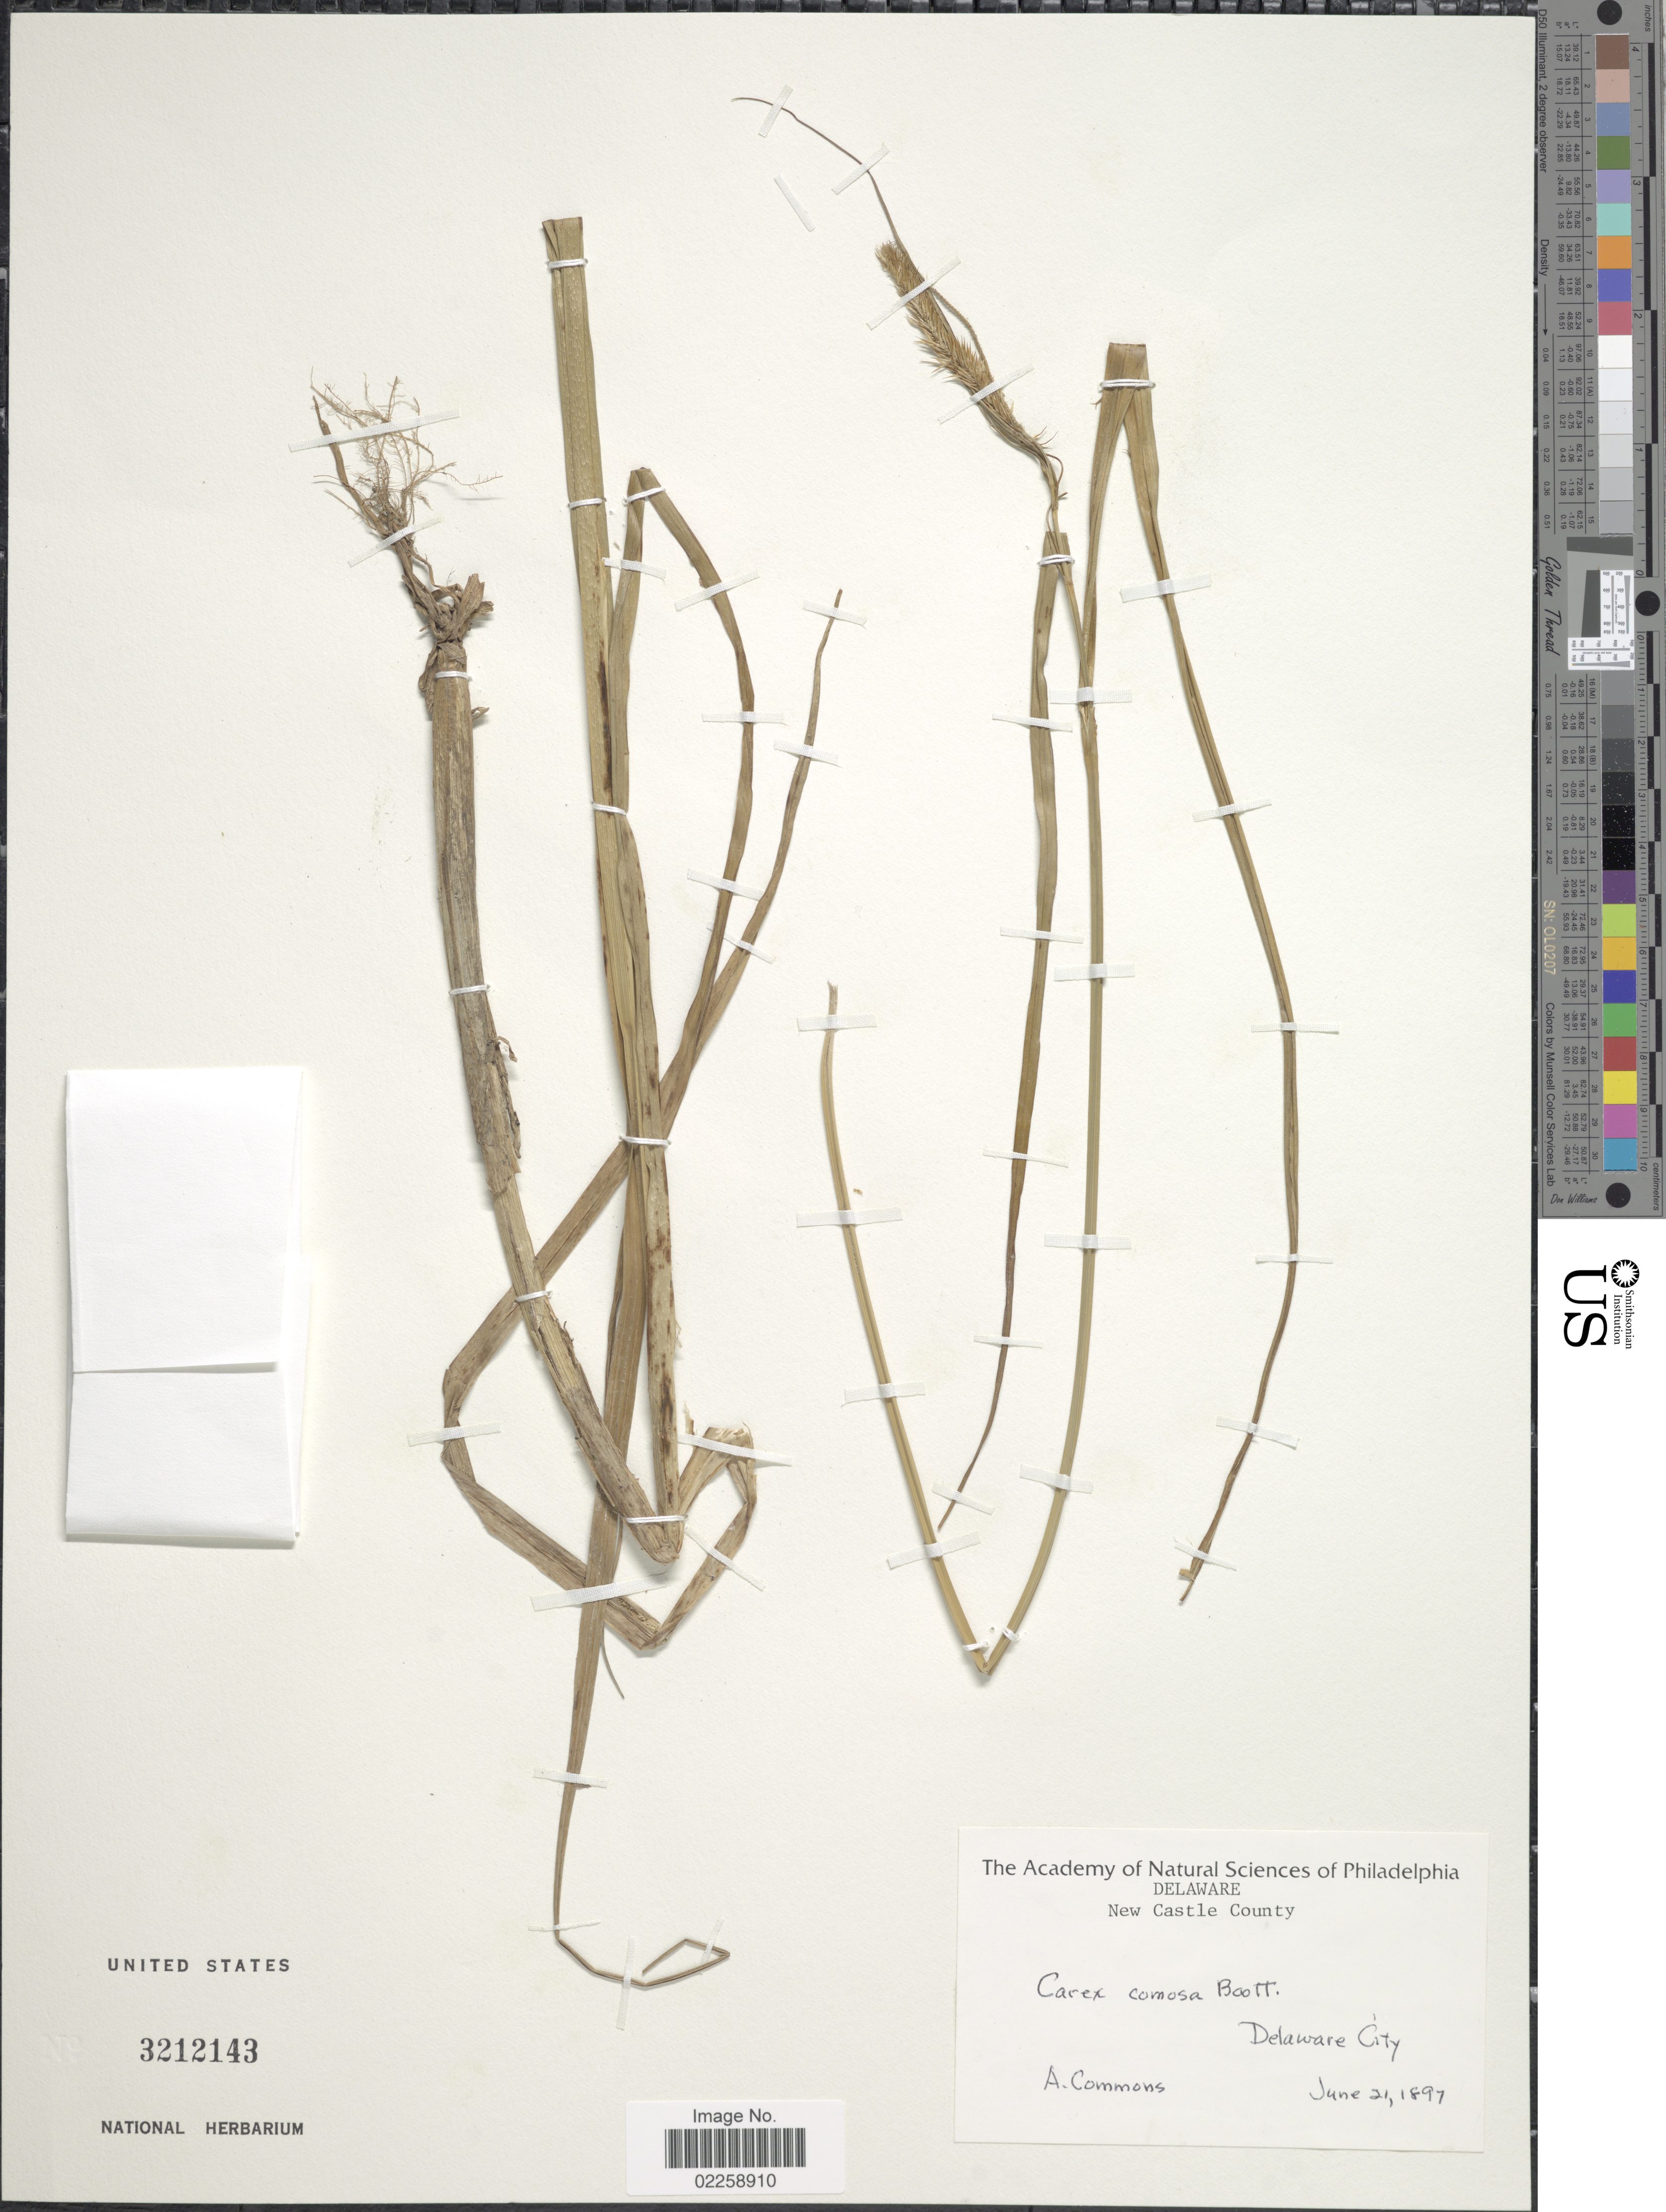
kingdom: Plantae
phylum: Tracheophyta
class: Liliopsida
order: Poales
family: Cyperaceae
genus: Carex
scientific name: Carex comosa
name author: Boott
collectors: A. Commons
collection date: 1897-06-21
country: United States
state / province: Delaware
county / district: New Castle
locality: New Castle County, Delaware City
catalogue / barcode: US 3212143